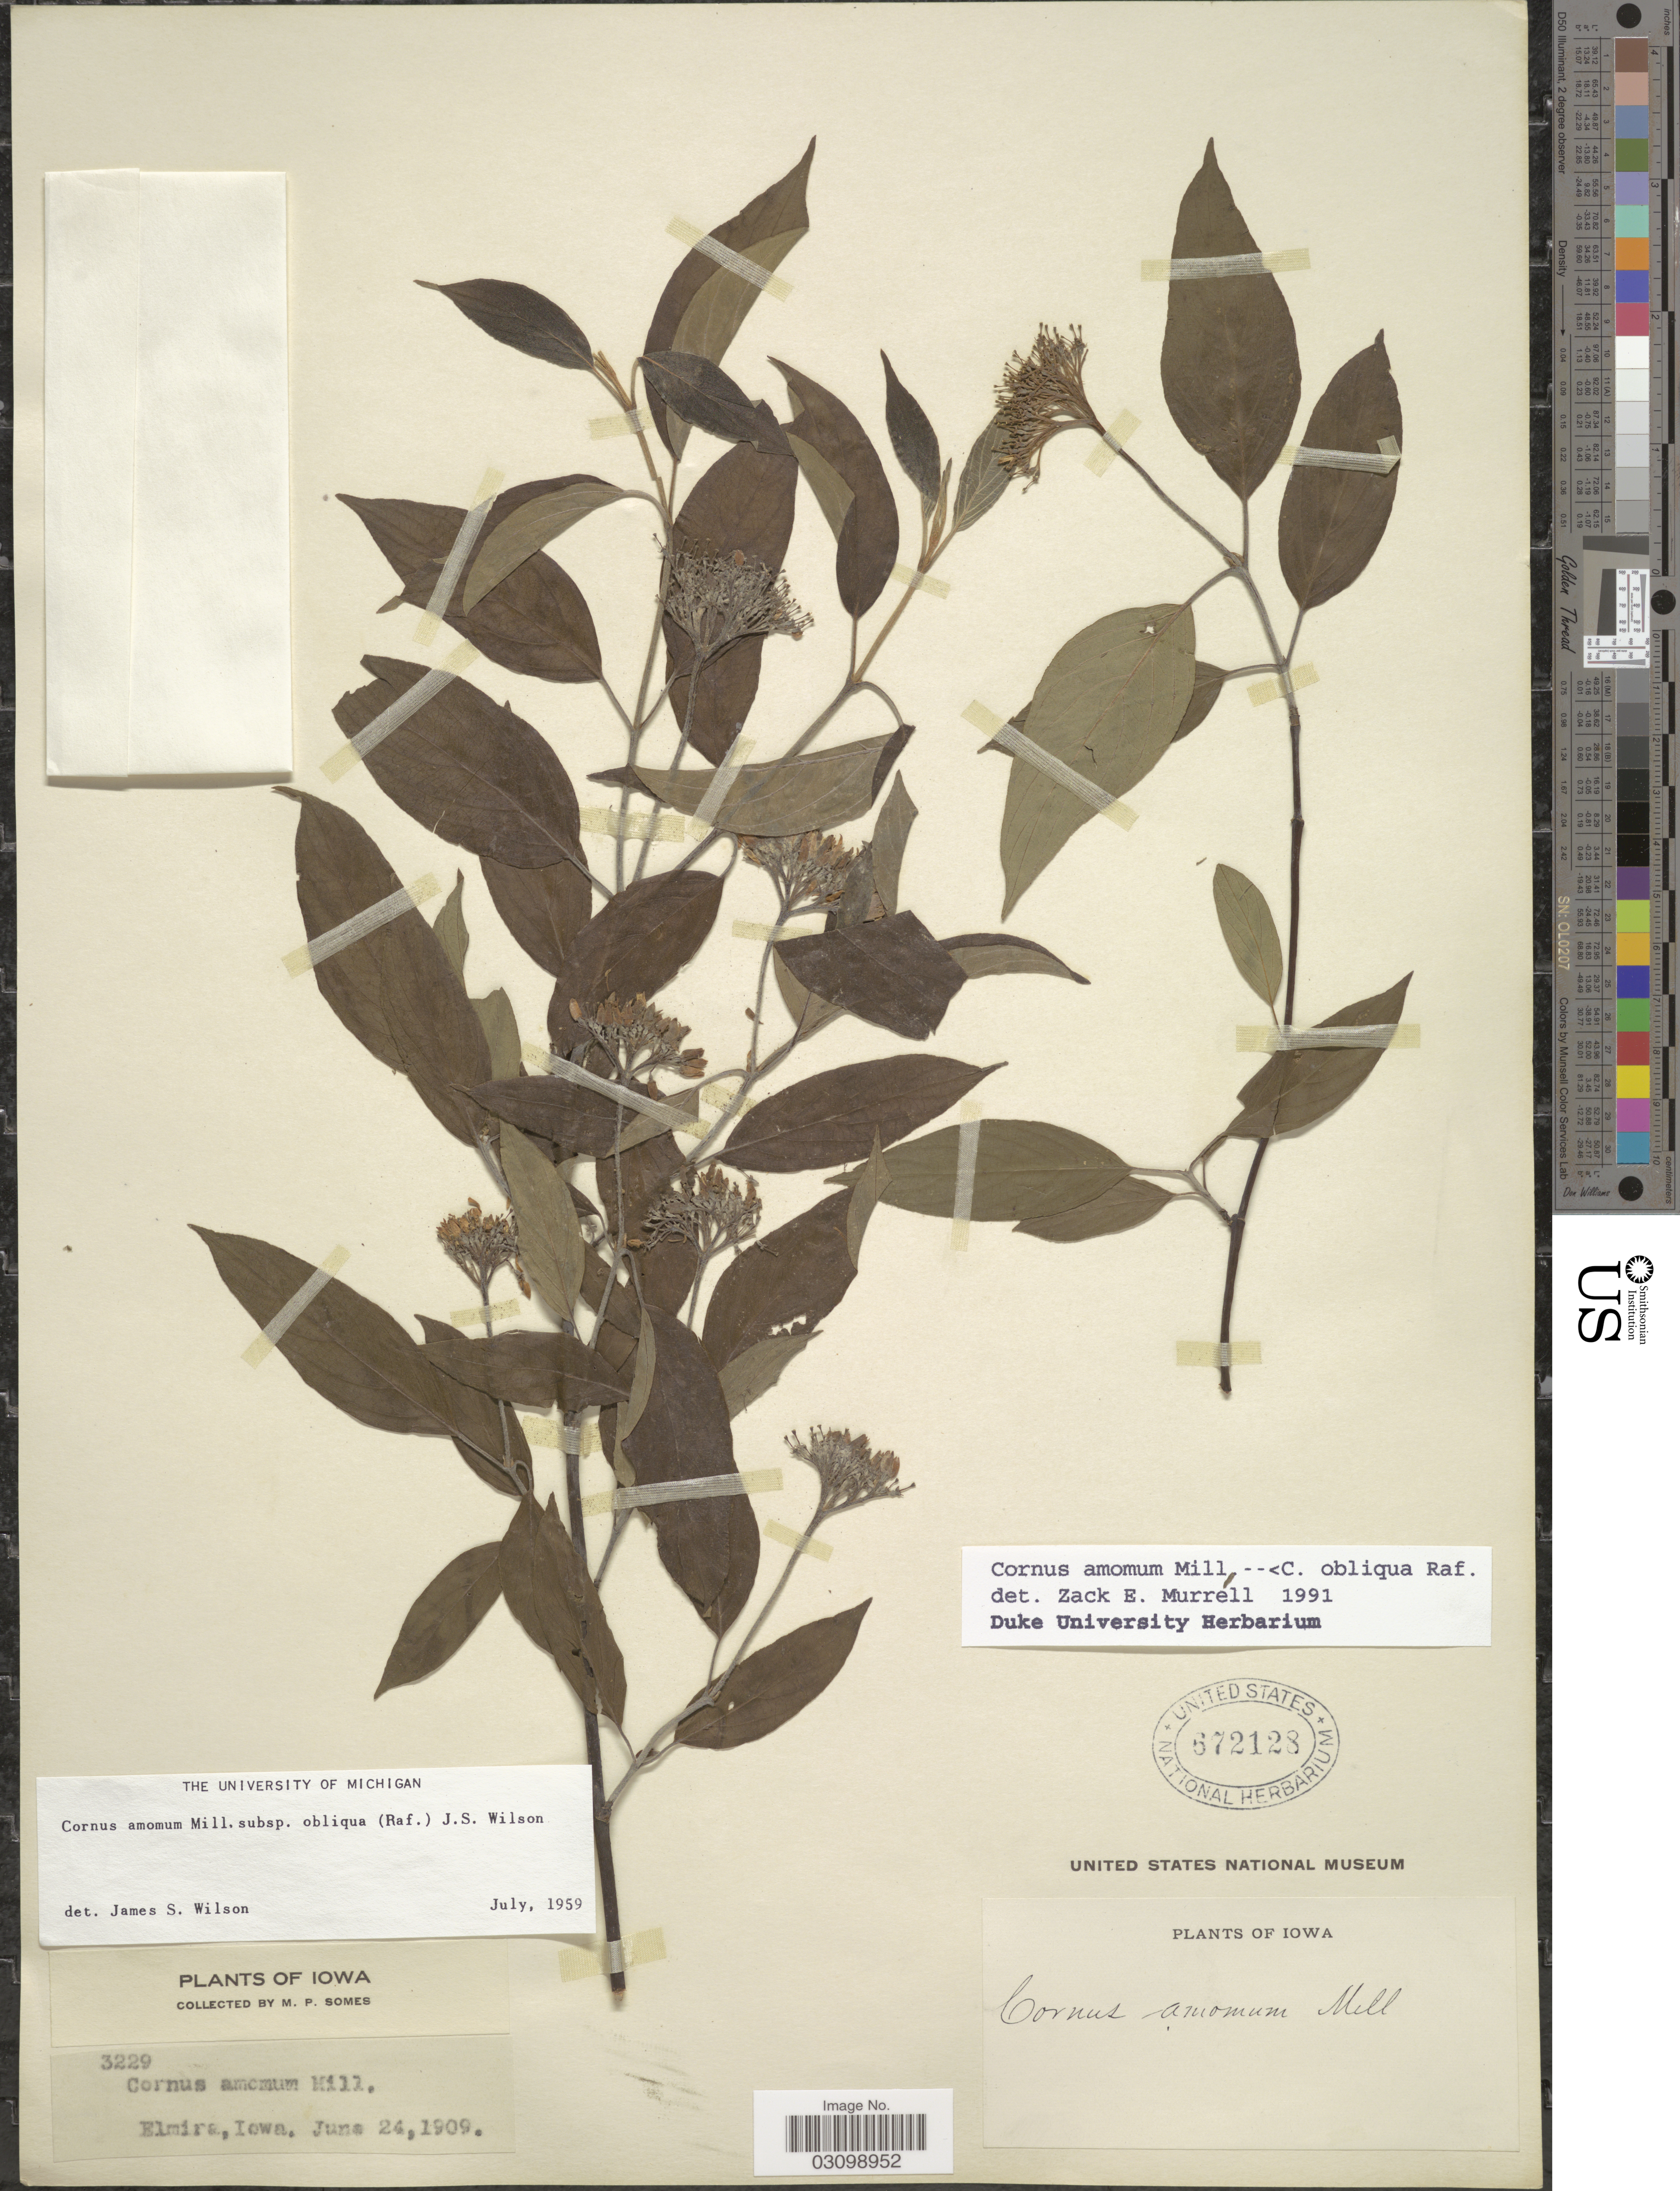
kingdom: Plantae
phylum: Tracheophyta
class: Magnoliopsida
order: Cornales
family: Cornaceae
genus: Cornus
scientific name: Cornus sp.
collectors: M. Somes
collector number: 3229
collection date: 1909-06-24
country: United States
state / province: Iowa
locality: Elmira.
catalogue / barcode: US 672128